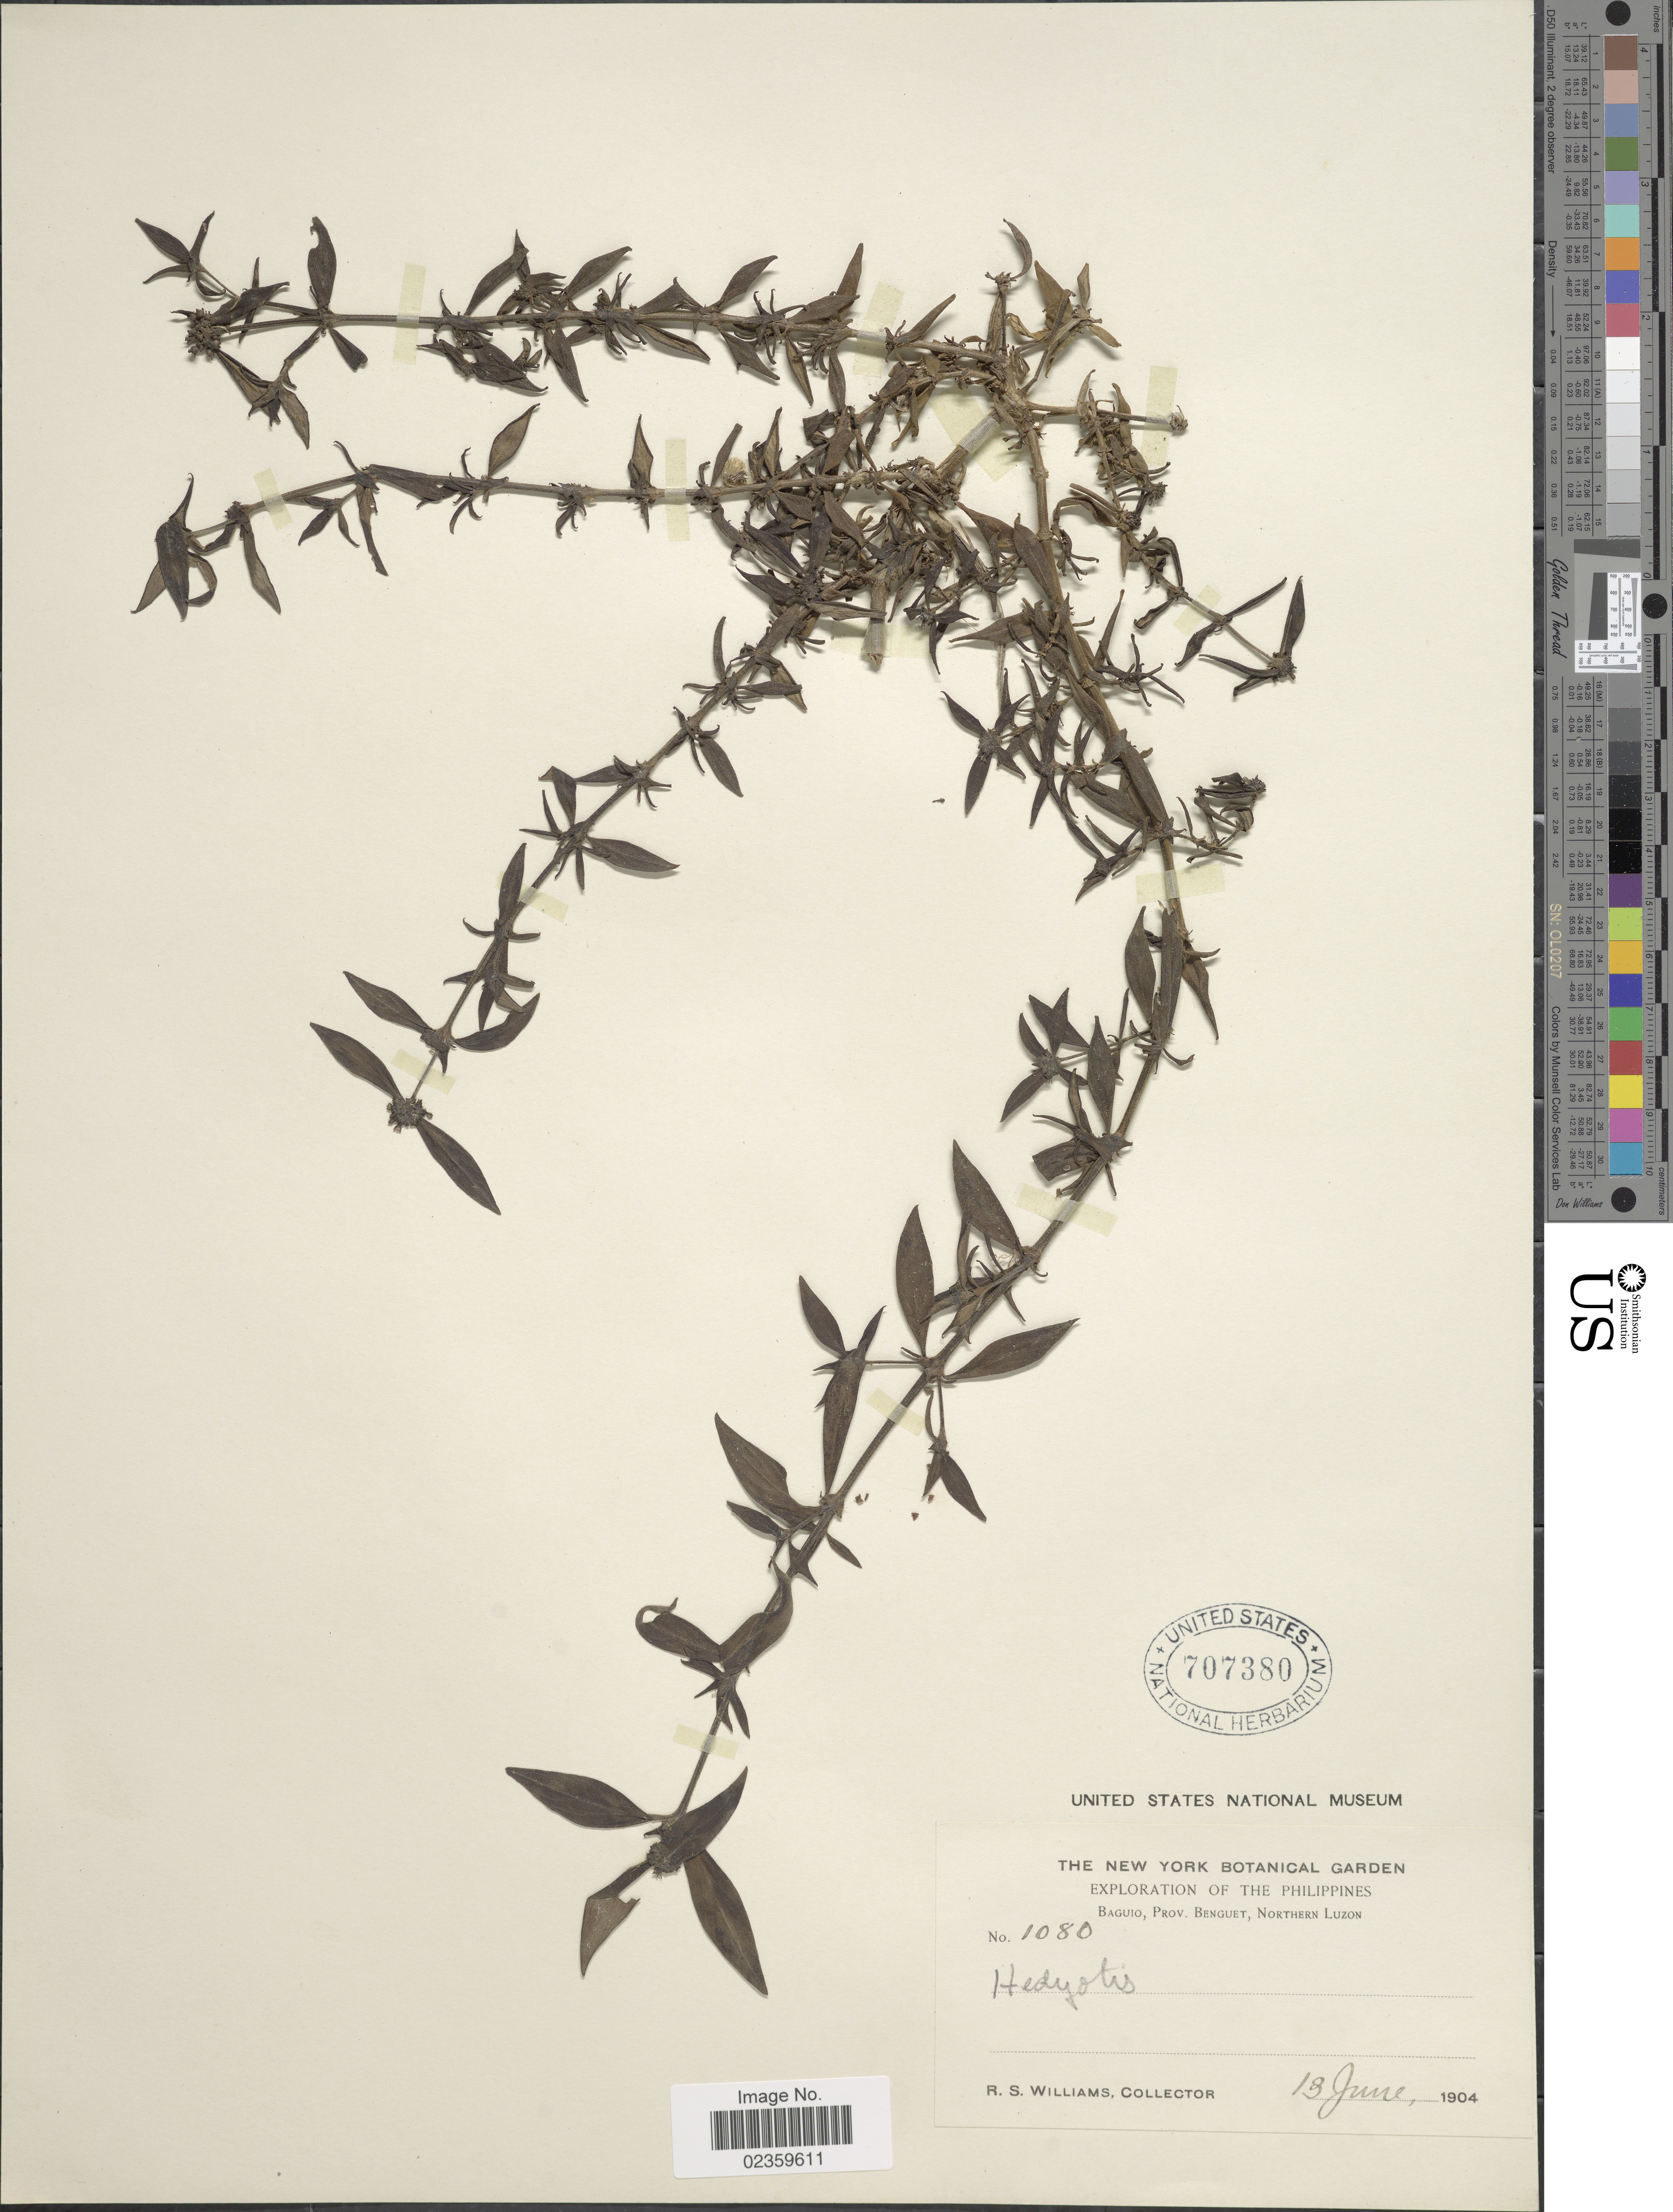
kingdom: Plantae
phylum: Tracheophyta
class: Magnoliopsida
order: Gentianales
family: Rubiaceae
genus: Exallage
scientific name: Exallage sp.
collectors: R. S. Williams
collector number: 1080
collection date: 1904-06-13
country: Philippines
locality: Baguio, Prov. Benguet, Northern Luzon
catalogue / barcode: US 707380